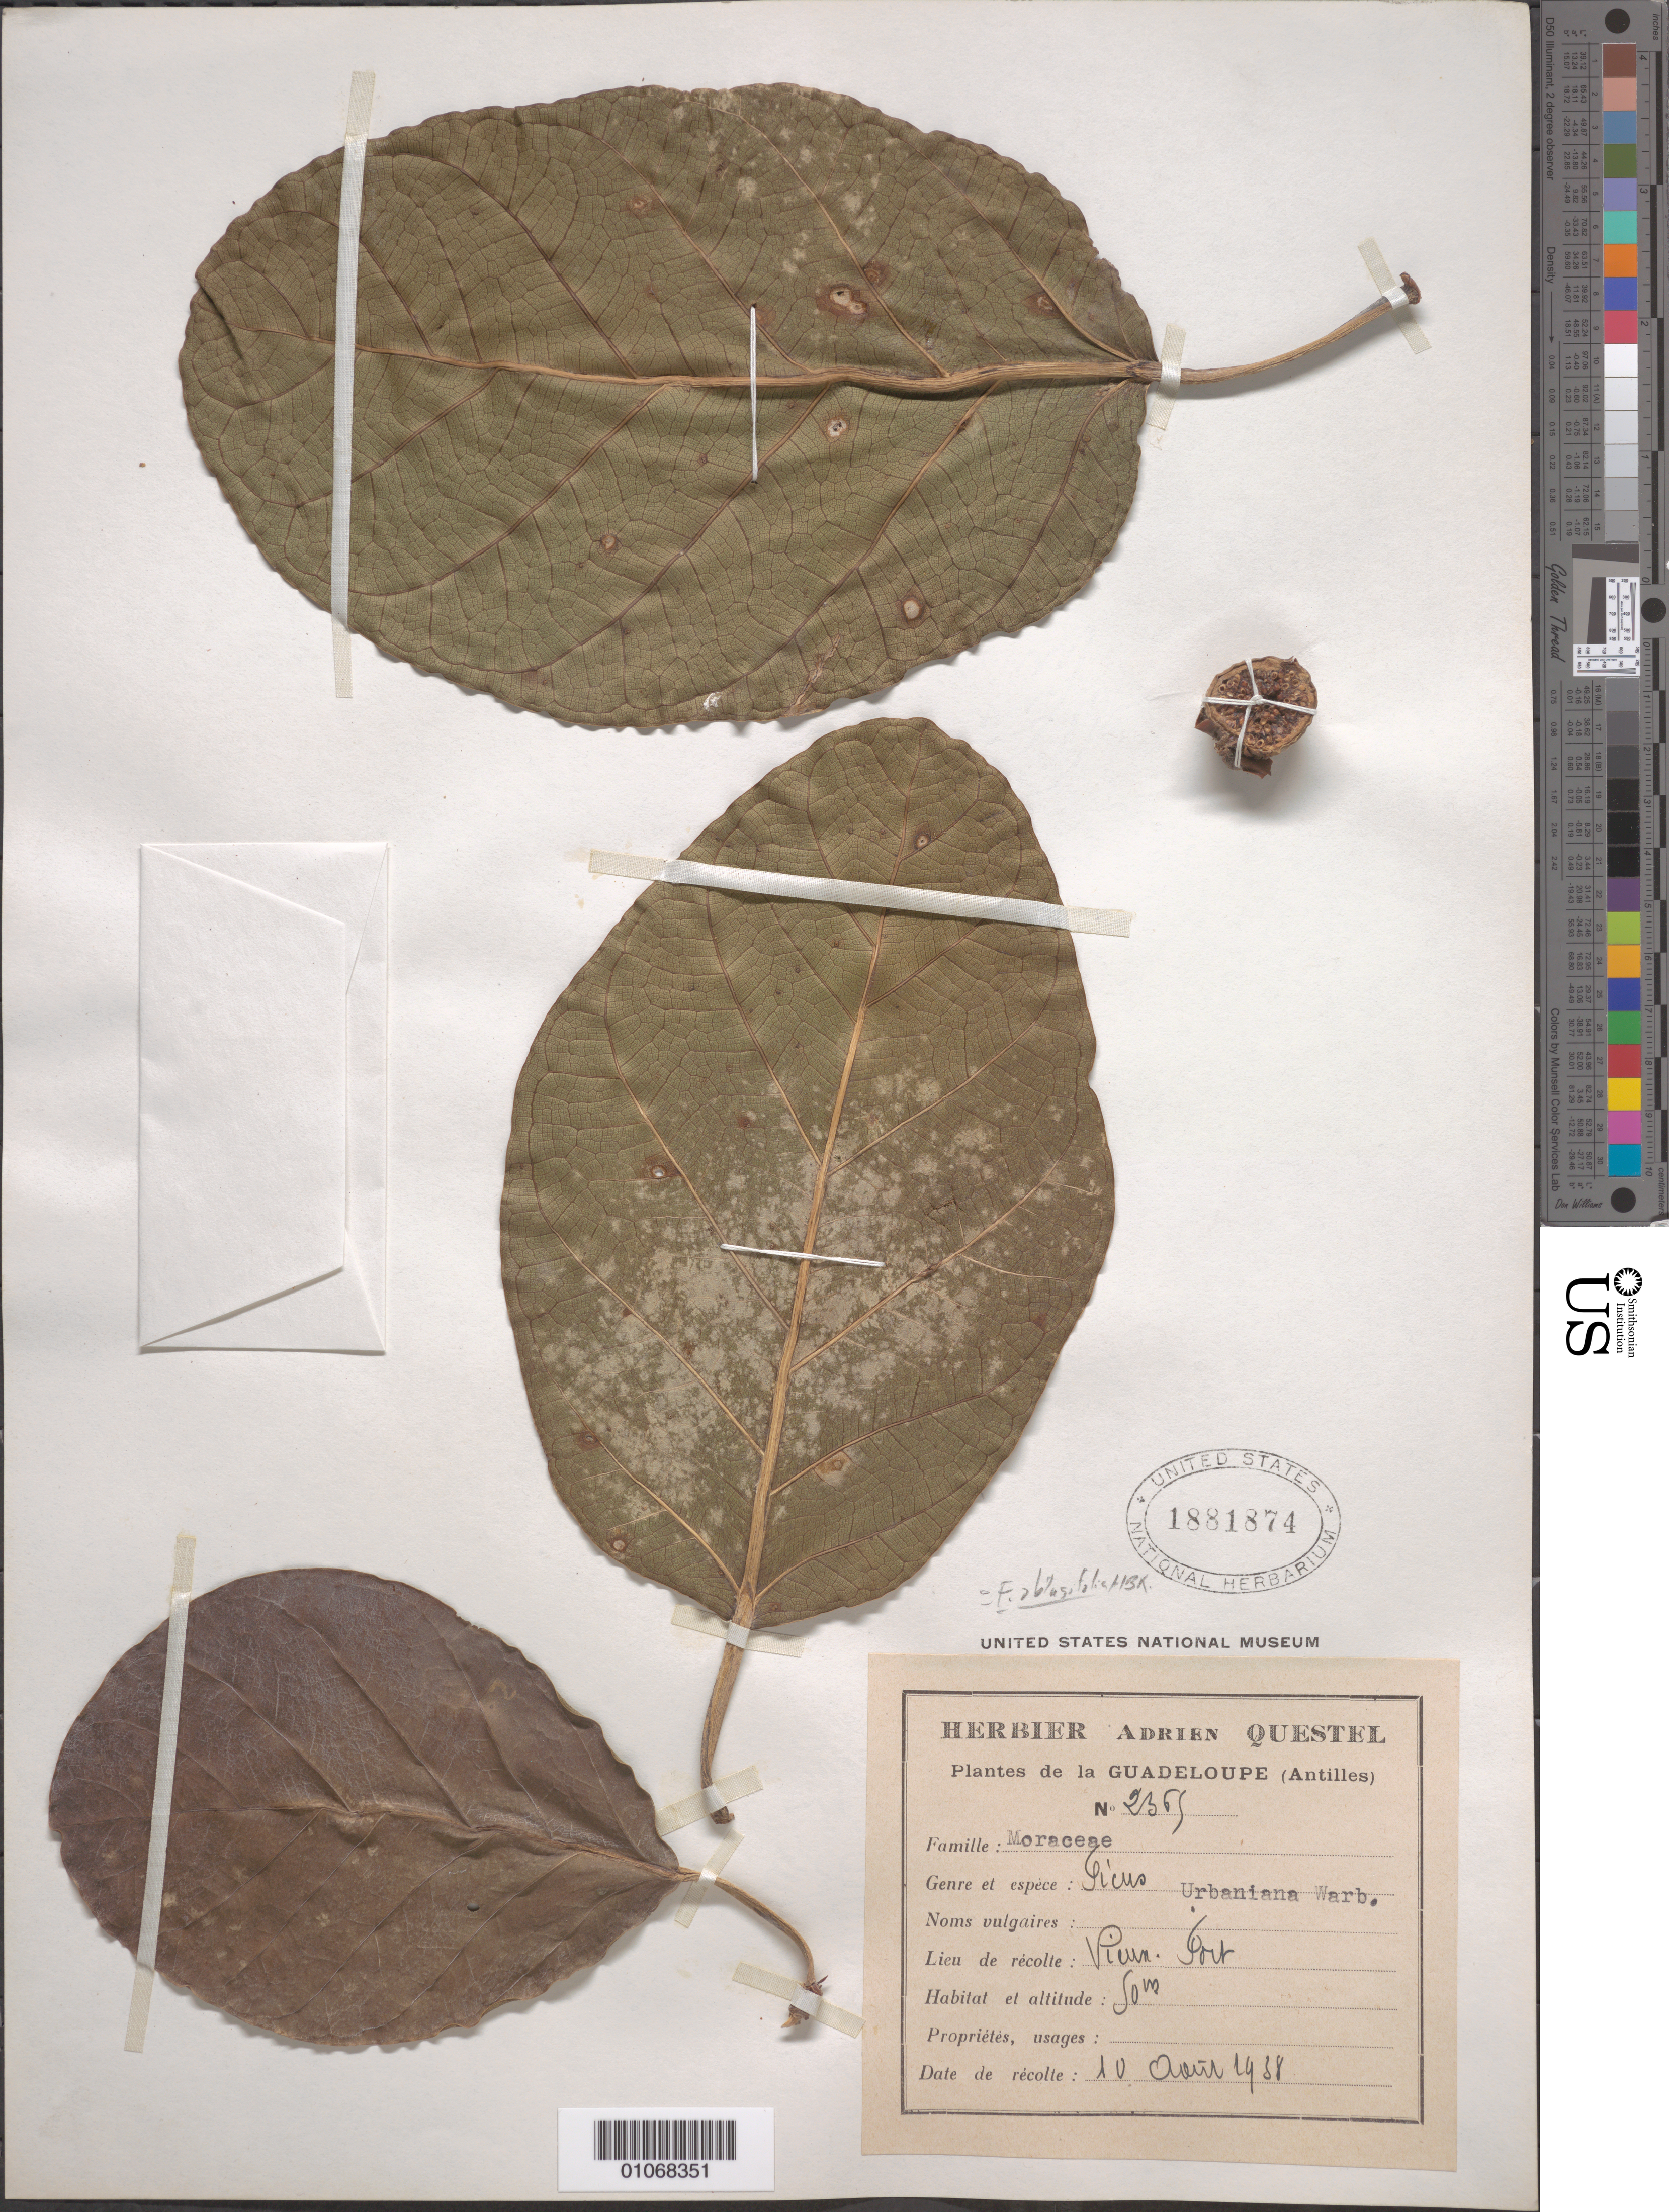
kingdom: Plantae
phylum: Tracheophyta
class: Magnoliopsida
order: Rosales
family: Moraceae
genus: Ficus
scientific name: Ficus obtusifolia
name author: Kunth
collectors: A. Questel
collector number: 2365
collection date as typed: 10 Aug 1938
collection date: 1938-08-10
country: Guadeloupe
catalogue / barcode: US 1881874